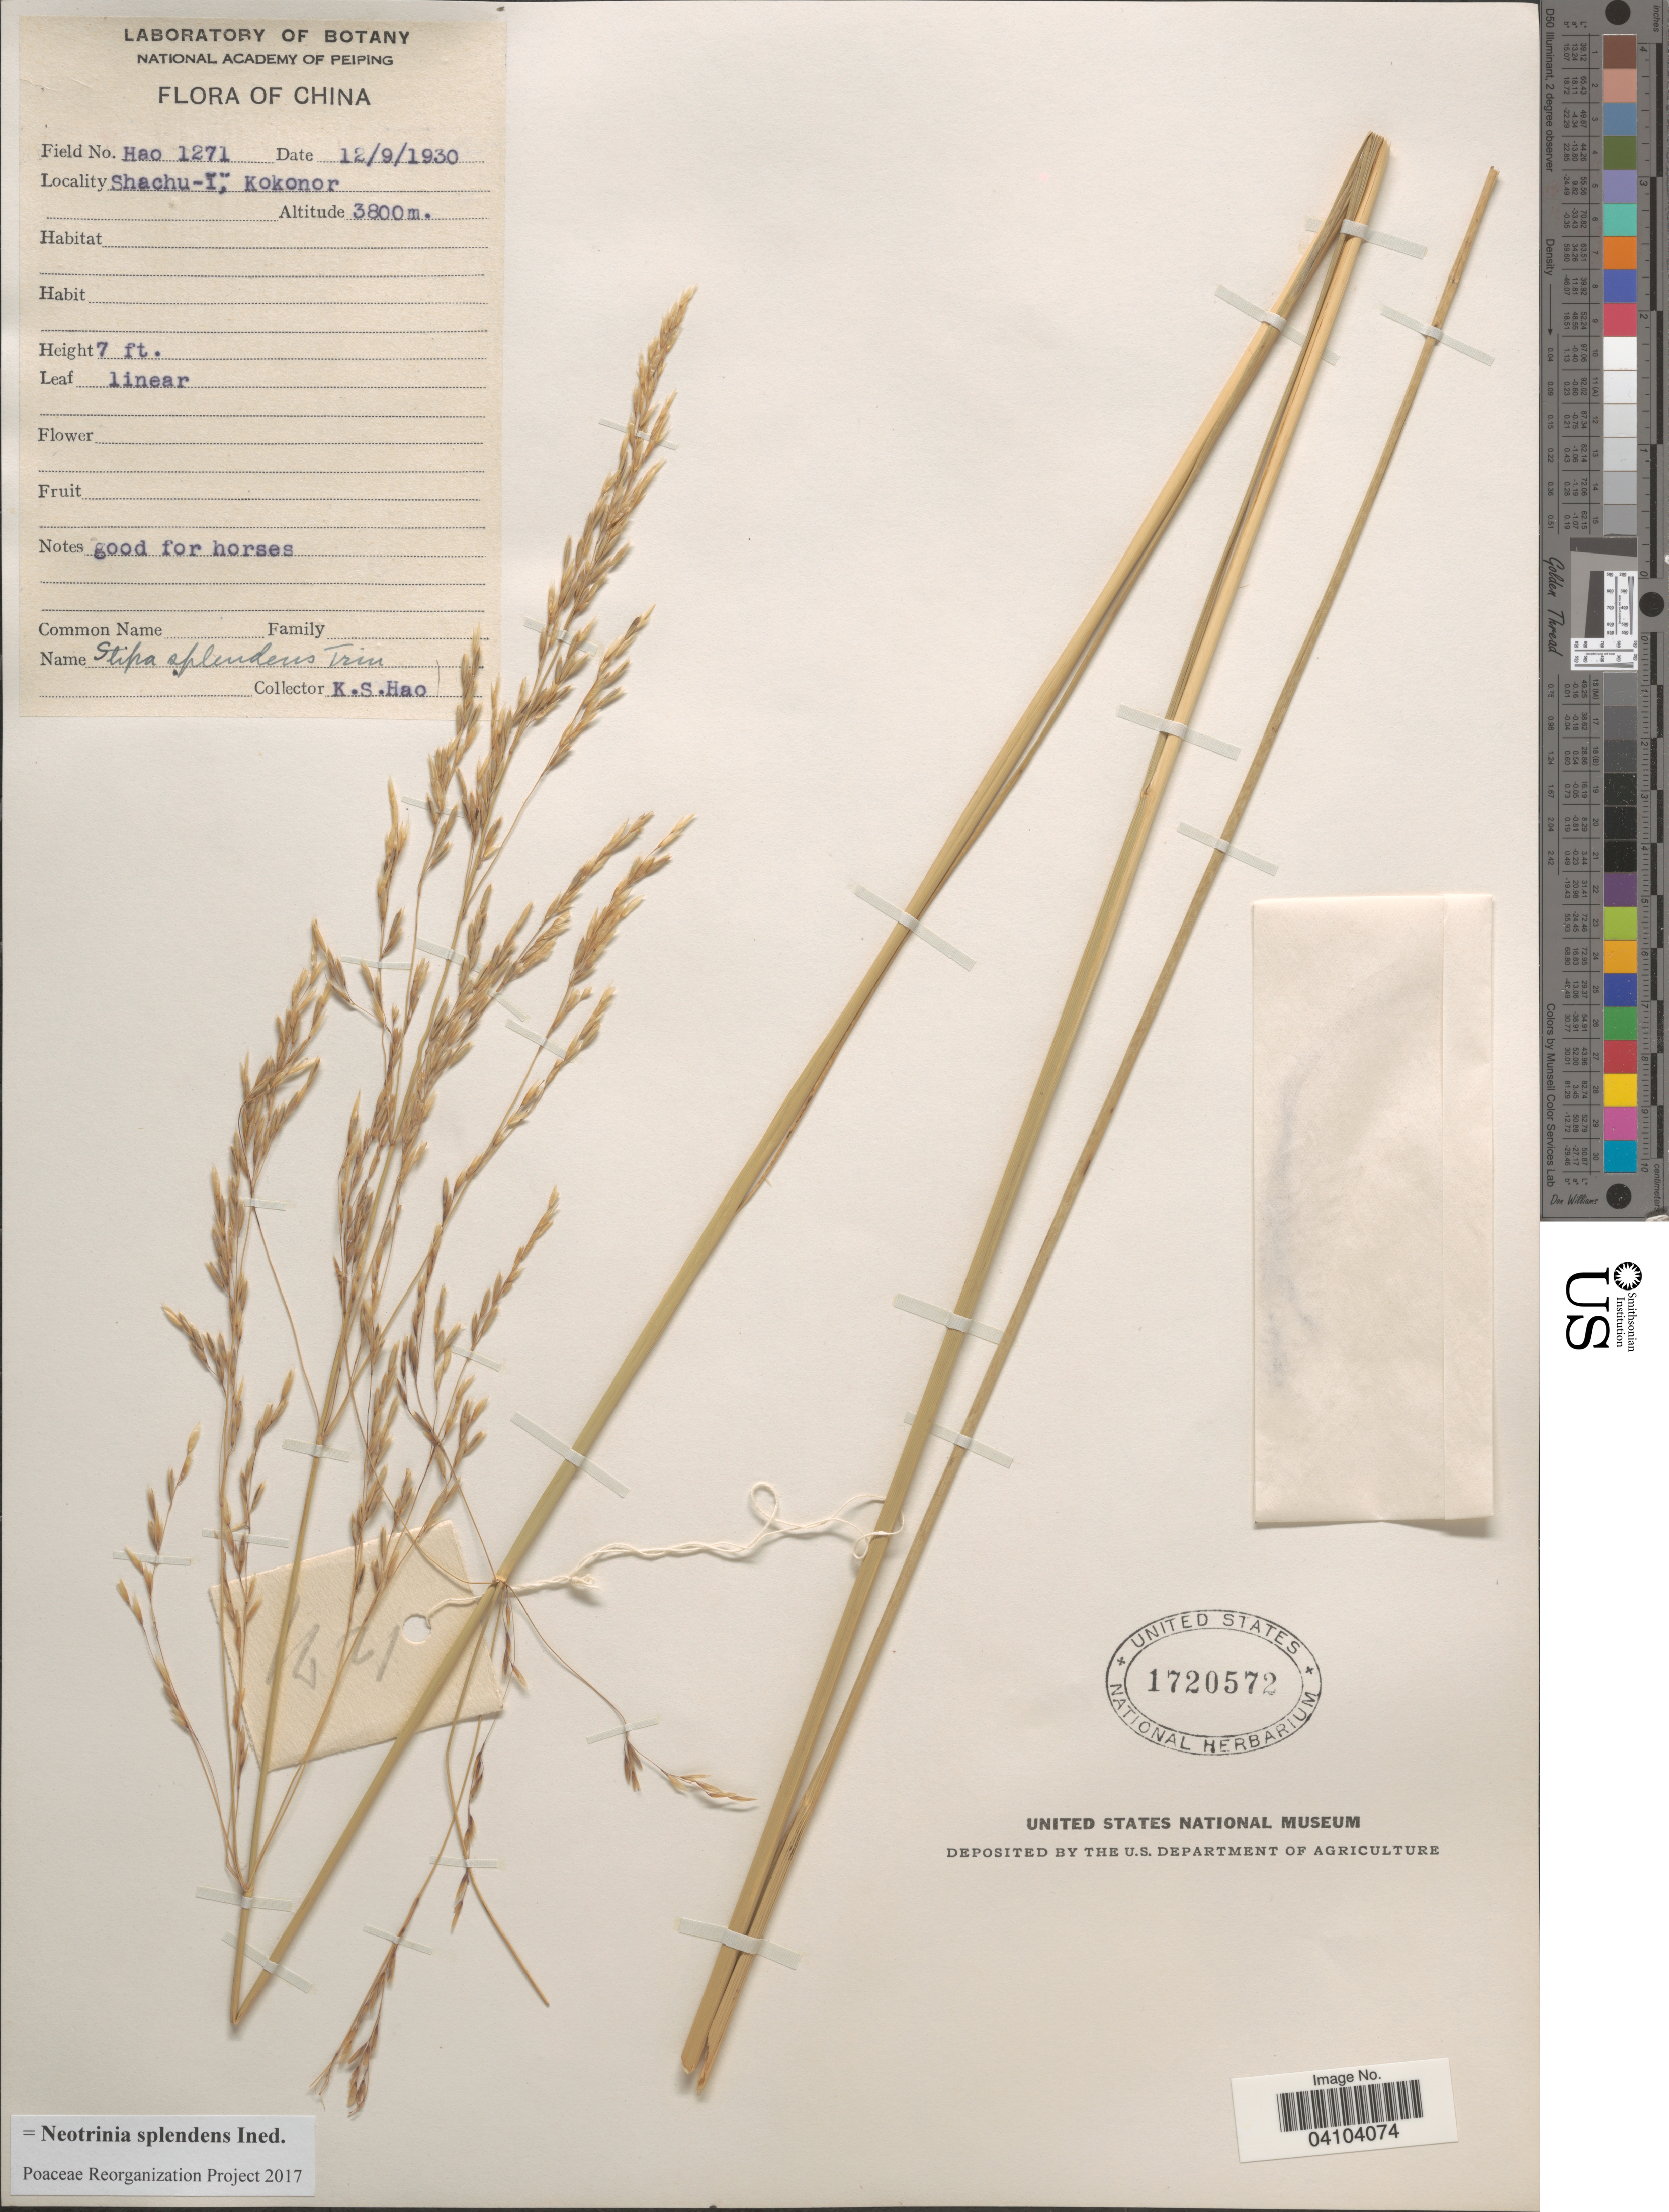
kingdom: Plantae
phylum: Tracheophyta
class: Liliopsida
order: Poales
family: Poaceae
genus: Neotrinia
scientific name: Neotrinia splendens (Trin.) M. Nobis, P.D. Gudkova & A. Nowak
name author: (Trin.)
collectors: K. S. Hao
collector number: Hao 1271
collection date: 1930-09-12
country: China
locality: Shachu-I. Kokonor.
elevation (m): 3800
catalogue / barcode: US 1720572